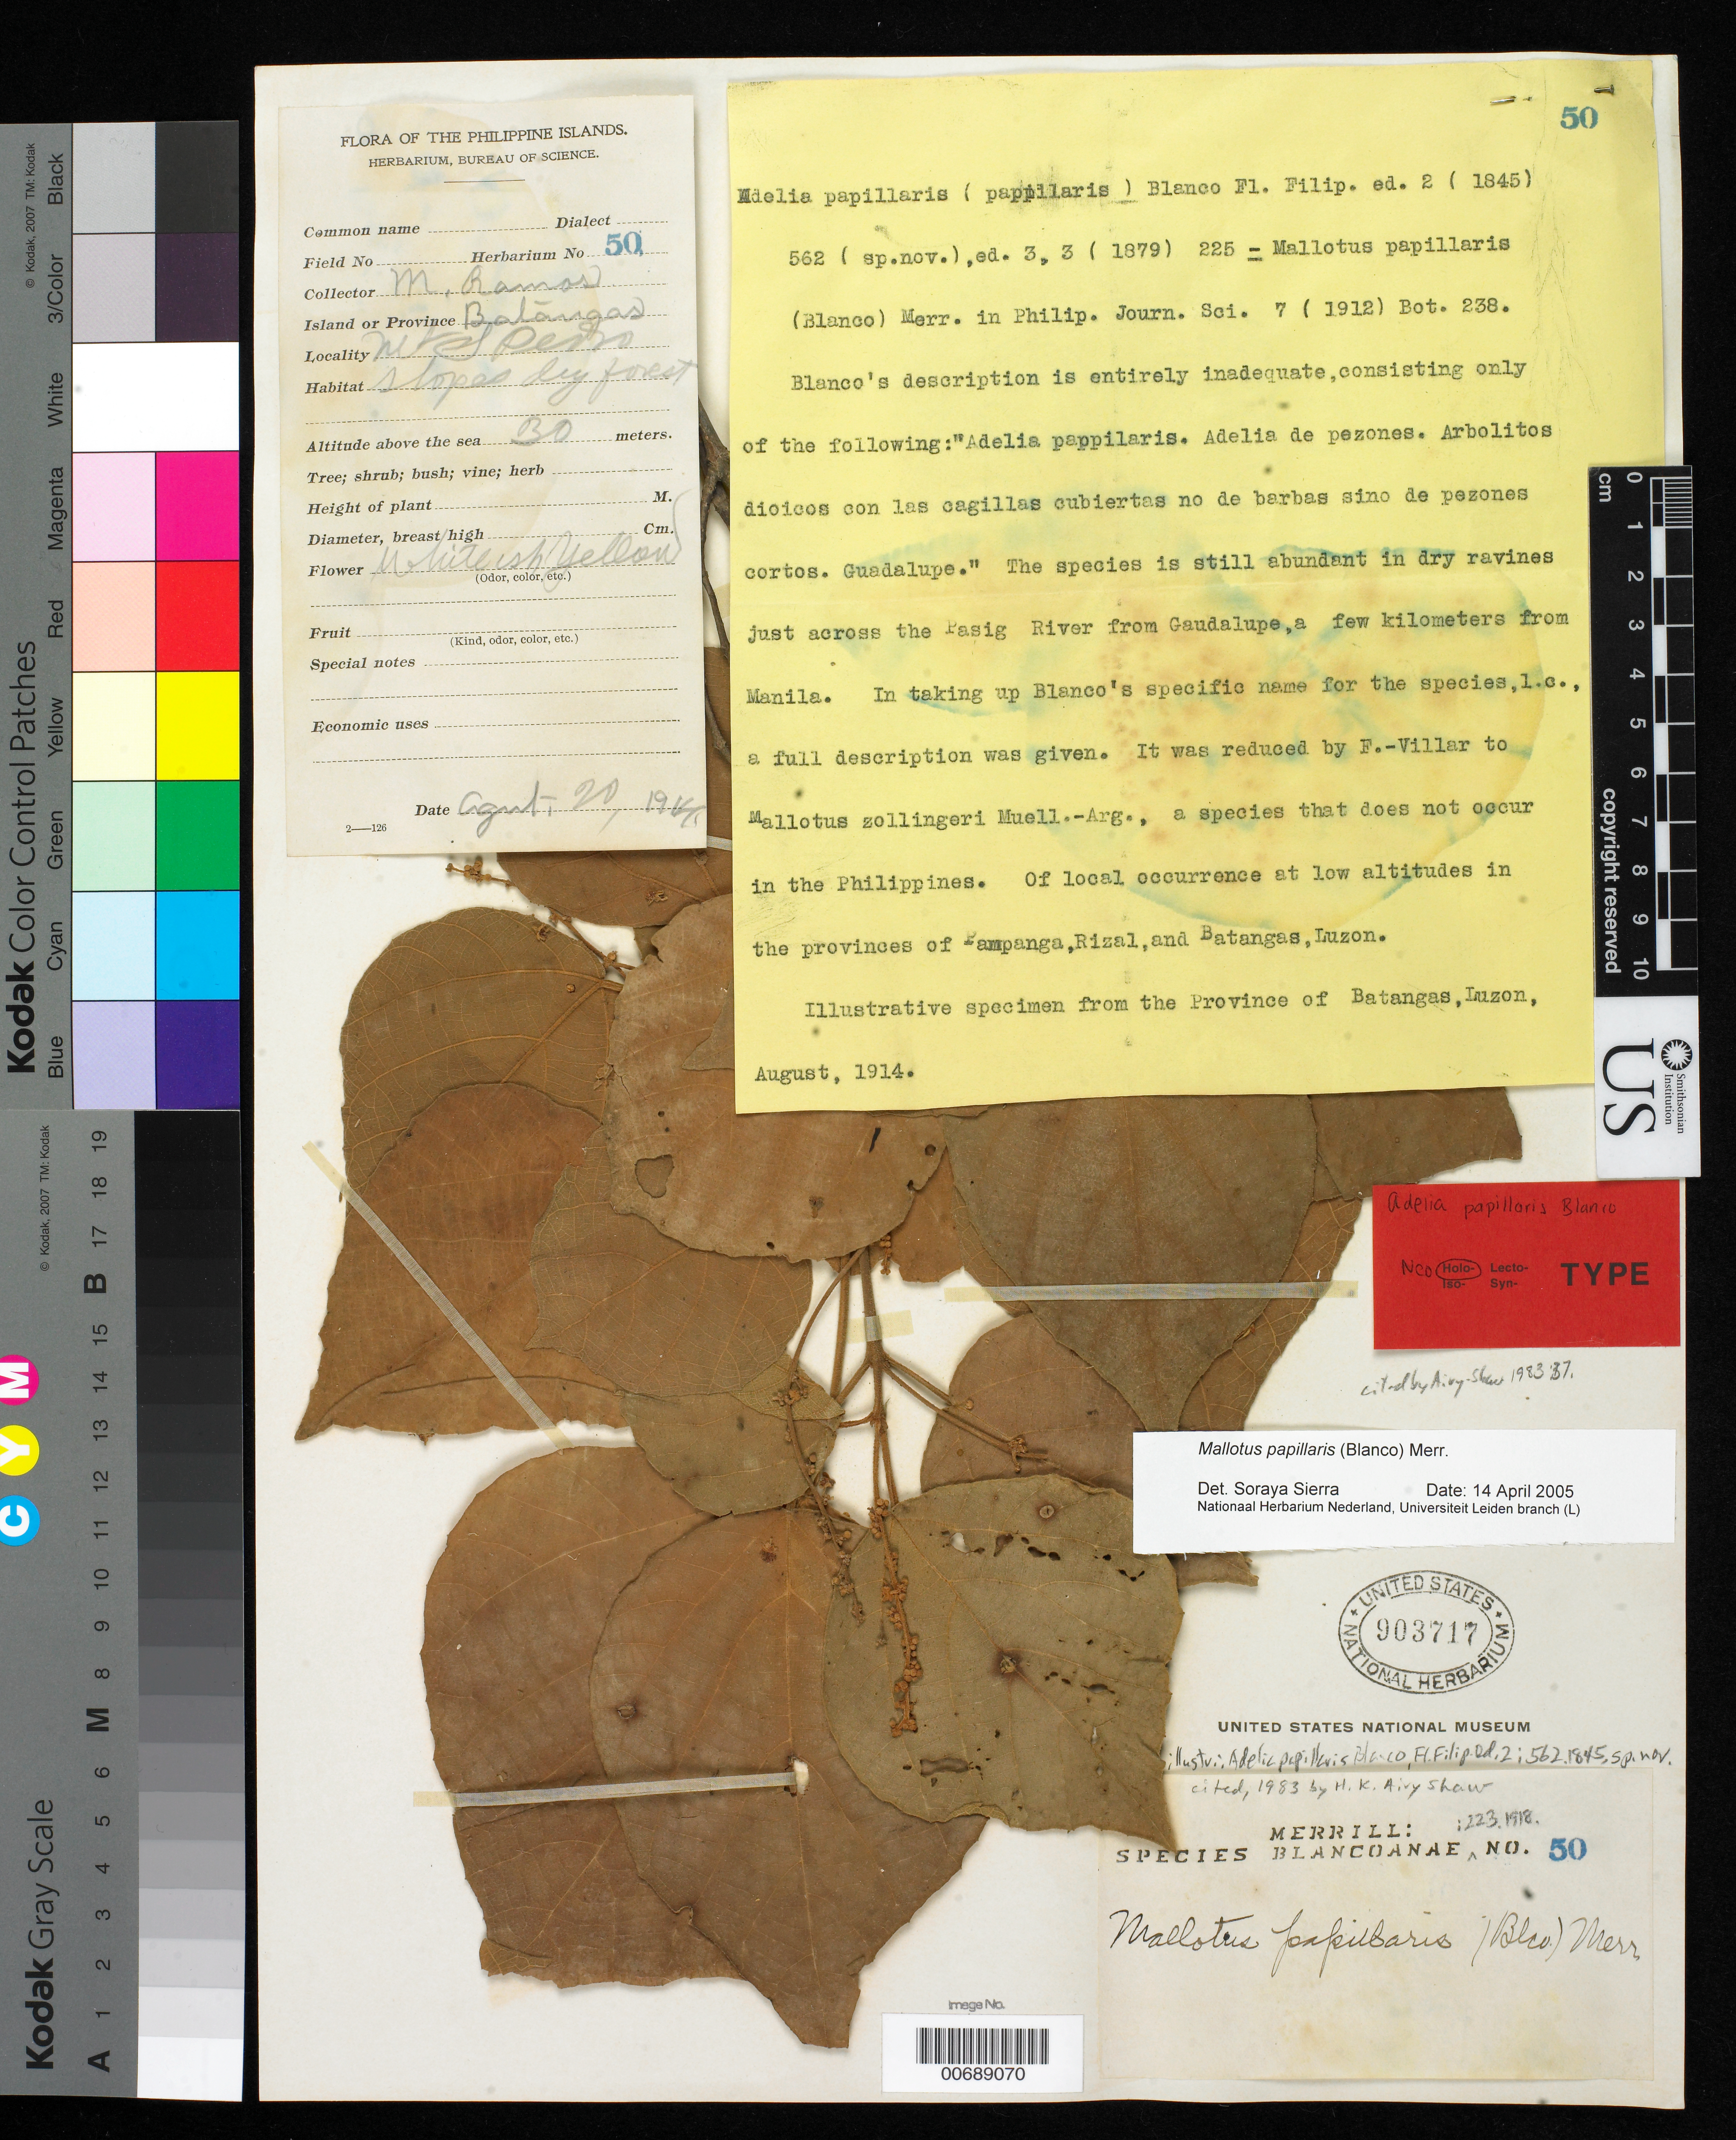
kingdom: Plantae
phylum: Tracheophyta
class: Magnoliopsida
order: Malpighiales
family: Euphorbiaceae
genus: Adelia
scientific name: Adelia papillaris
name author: Blanco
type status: Neotype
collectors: M. Ramos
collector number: Sp. Blancoan. 0050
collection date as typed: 20 Aug 1914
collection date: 1914-08-20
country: Philippines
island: Luzon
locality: Batangas.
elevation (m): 30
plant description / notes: Original collecting label and Merrill's original typed notes attached.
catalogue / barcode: US 903717